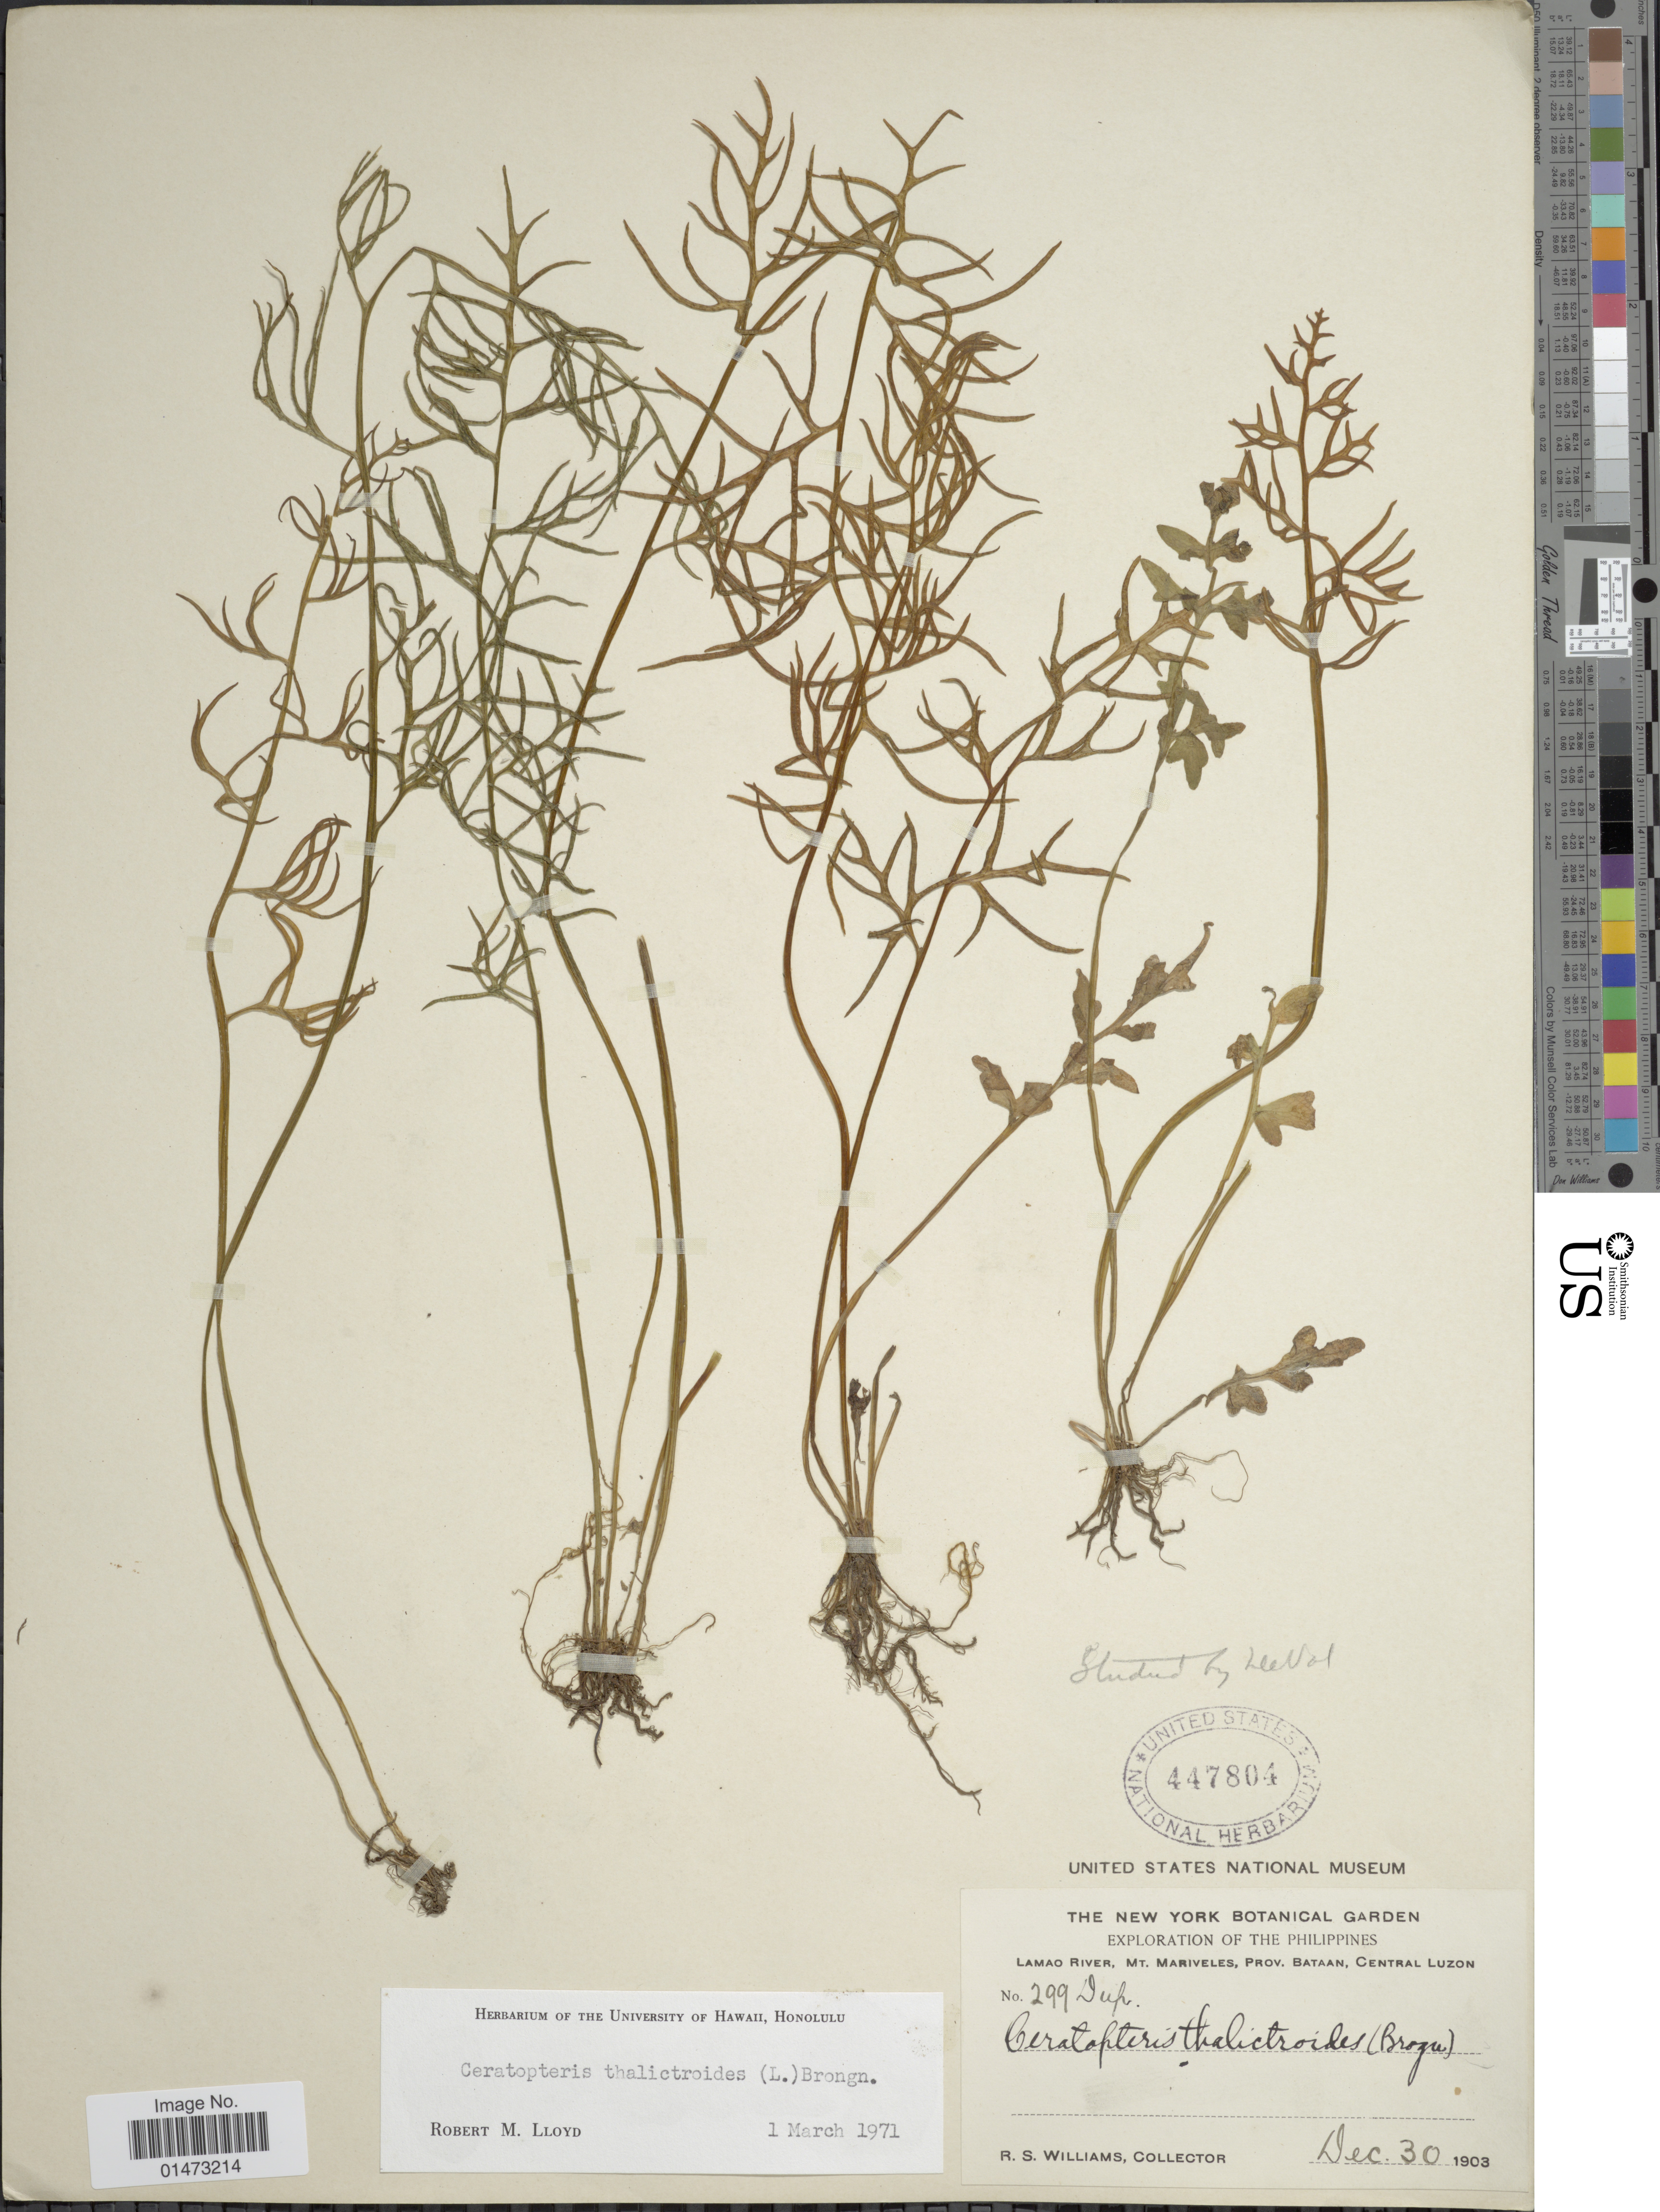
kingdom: Plantae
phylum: Tracheophyta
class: Polypodiopsida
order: Polypodiales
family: Pteridaceae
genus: Ceratopteris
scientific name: Ceratopteris thalictroides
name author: (L.) Brongn.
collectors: R. S. Williams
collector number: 299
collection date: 1903-12-30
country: Philippines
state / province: Central Luzon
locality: Lamao River, Mt. Mariveles, Prov. Bataan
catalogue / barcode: US 447804